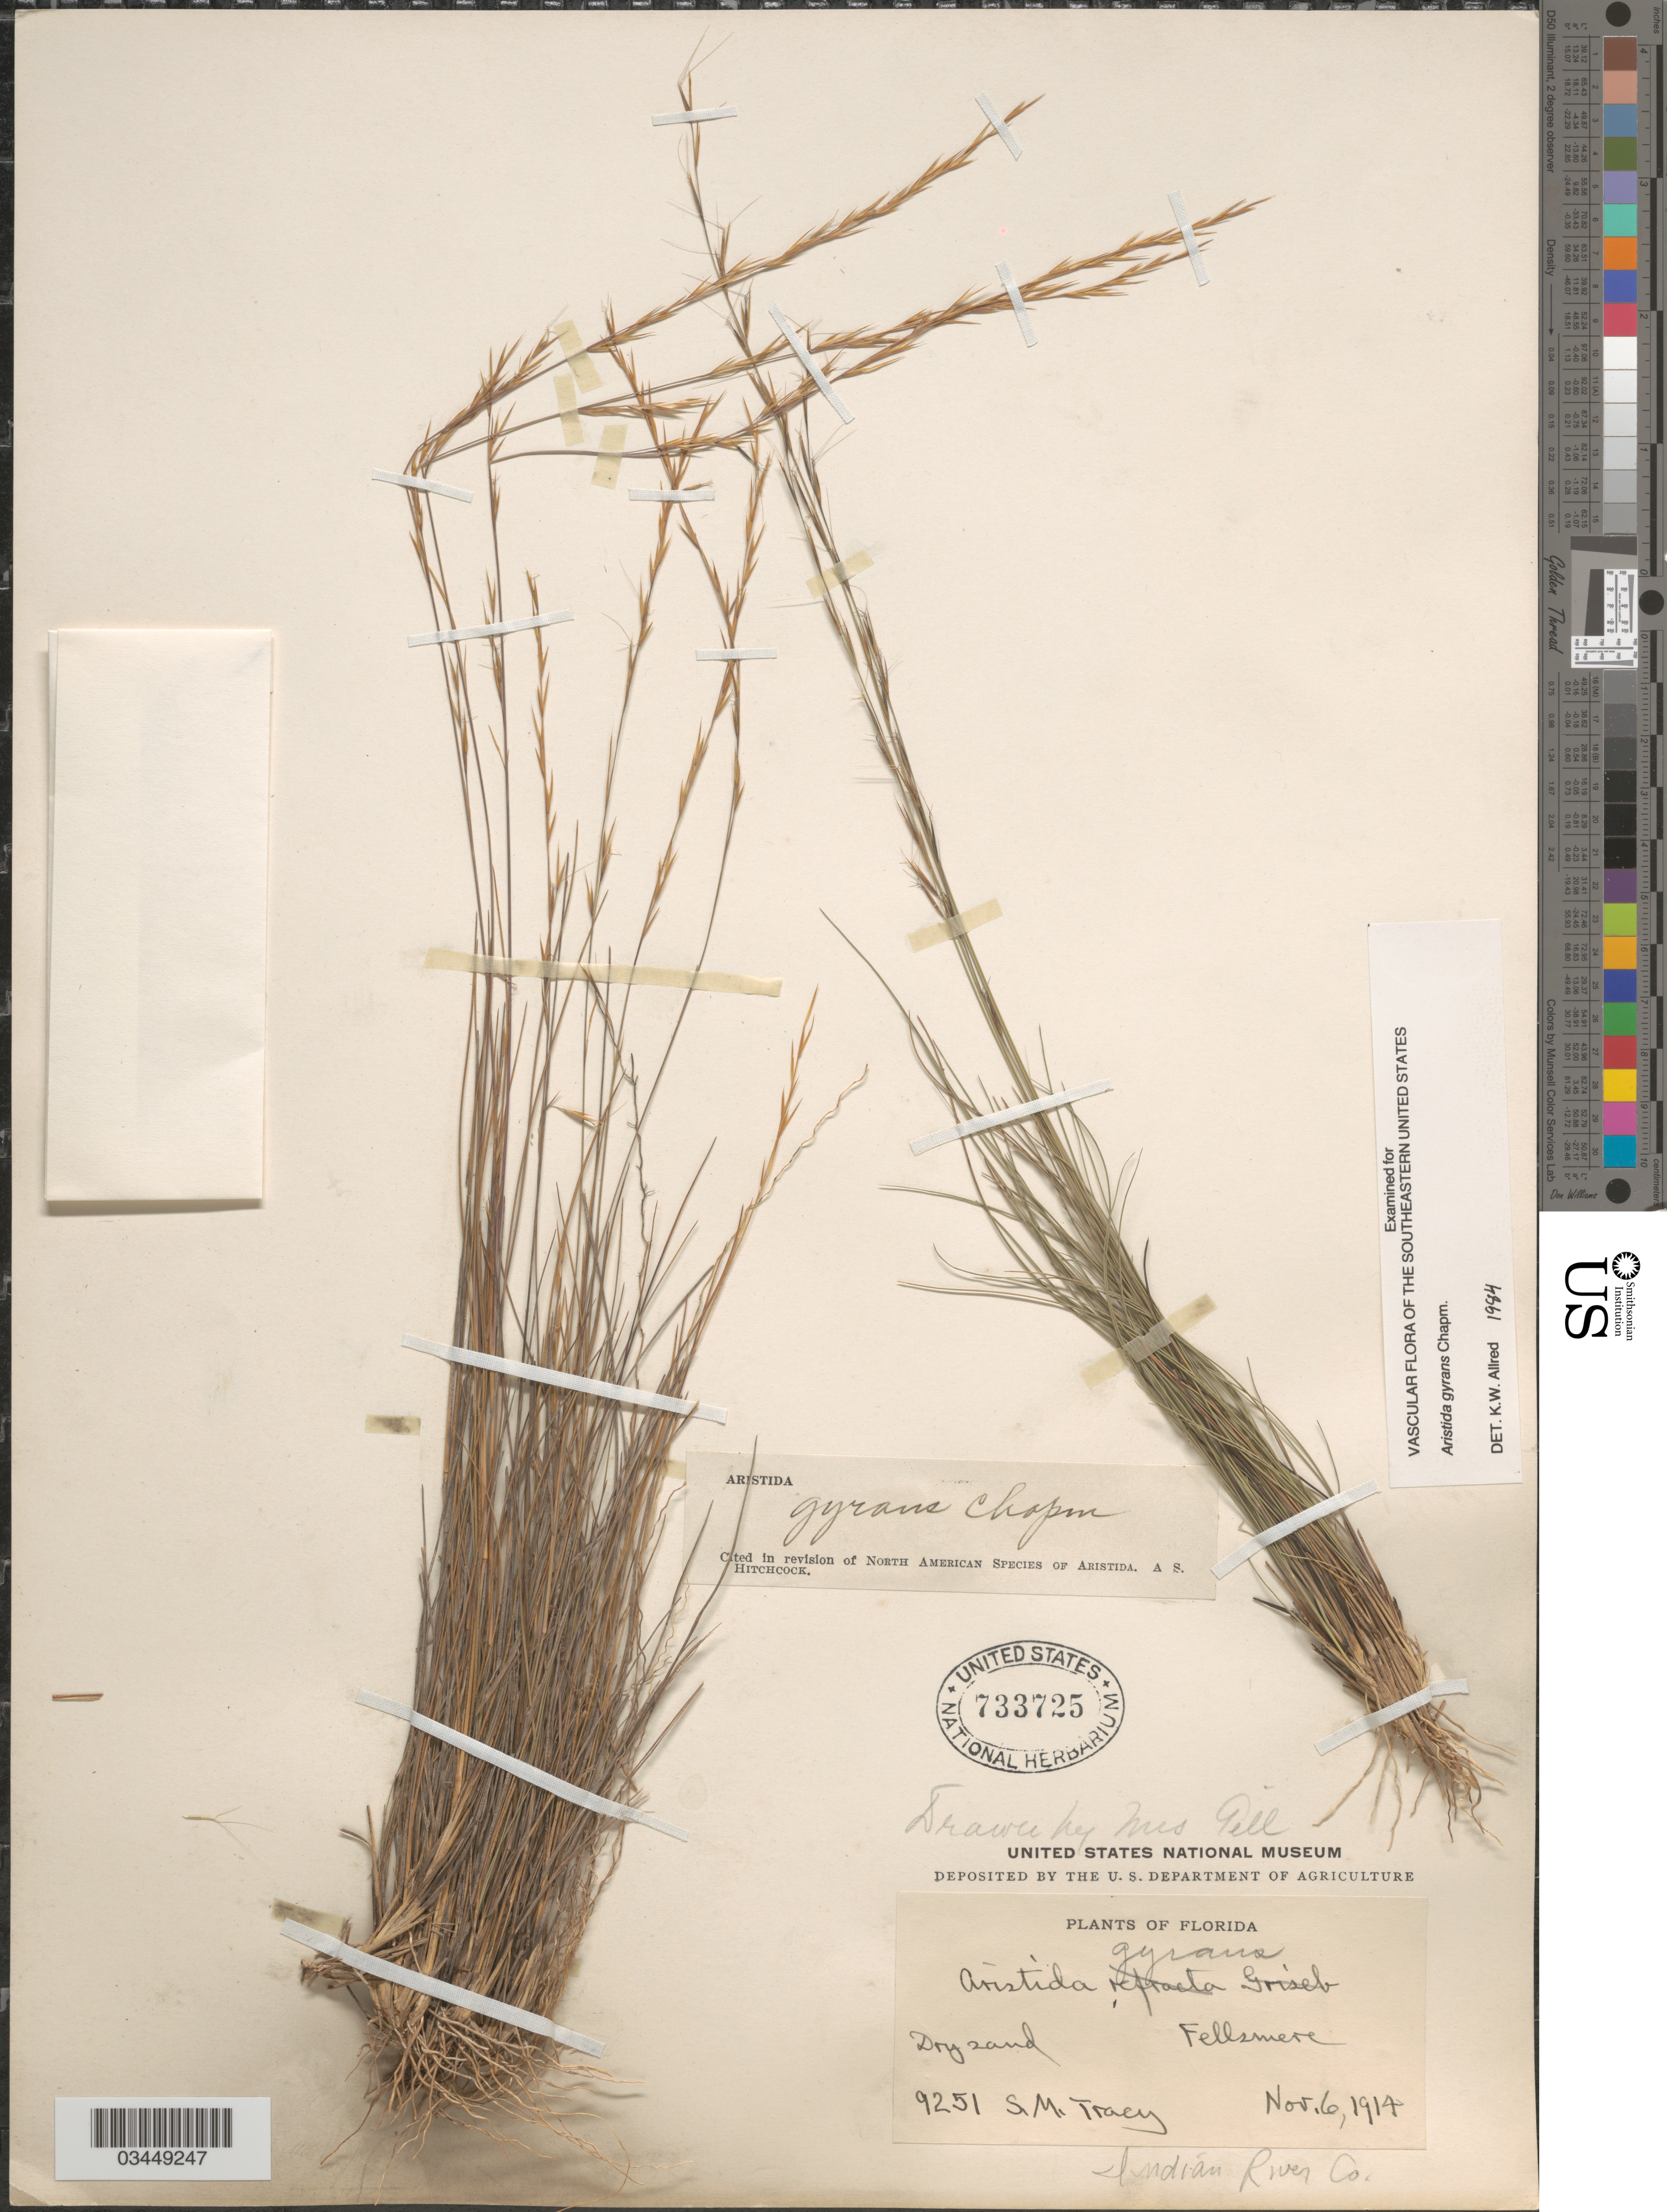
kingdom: Plantae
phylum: Tracheophyta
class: Liliopsida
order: Poales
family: Poaceae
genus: Aristida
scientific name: Aristida gyrans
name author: Chapm.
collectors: S. M. Tracy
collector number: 9251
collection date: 1914-11-06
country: United States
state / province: Florida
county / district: Indian River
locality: Fellsmer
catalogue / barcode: US 733725